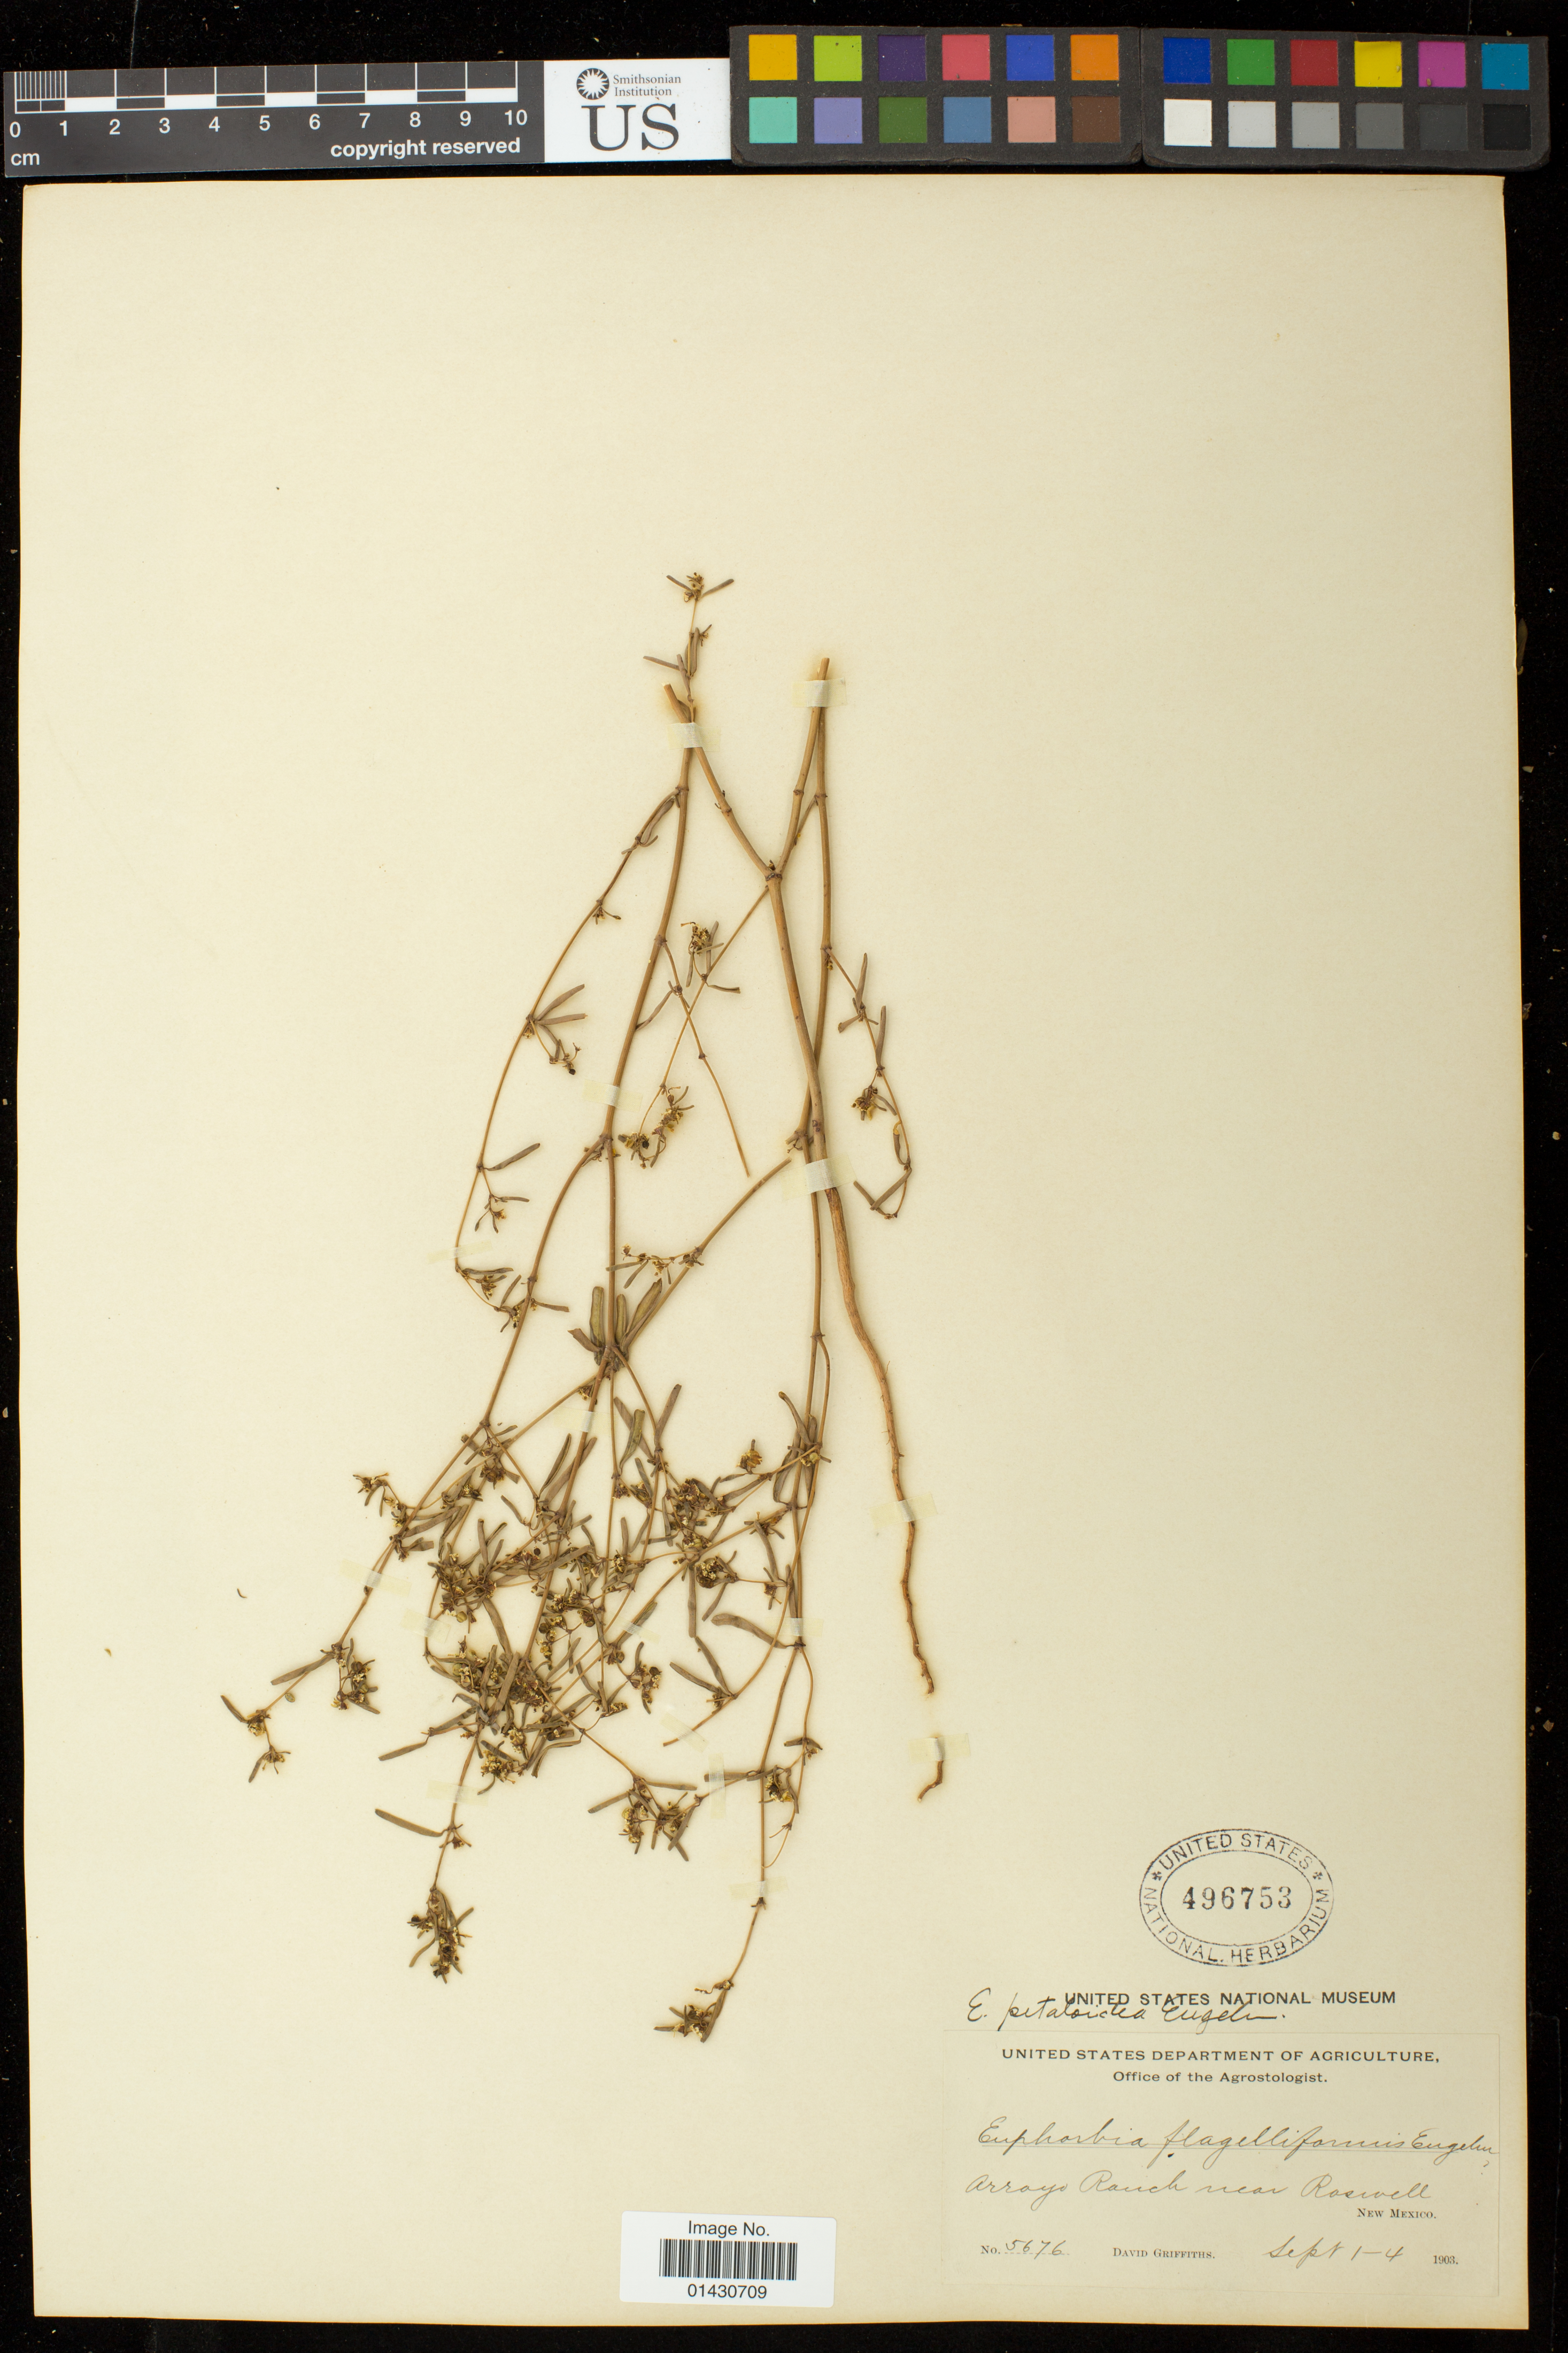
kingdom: Plantae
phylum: Tracheophyta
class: Magnoliopsida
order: Malpighiales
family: Euphorbiaceae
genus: Euphorbia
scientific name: Euphorbia missurica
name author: Raf.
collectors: D. Griffiths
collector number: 5676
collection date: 1903-09-01/1903-09-04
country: United States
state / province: New Mexico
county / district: Lincoln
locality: Arroyo Ranch near Roswell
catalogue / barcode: US 496753